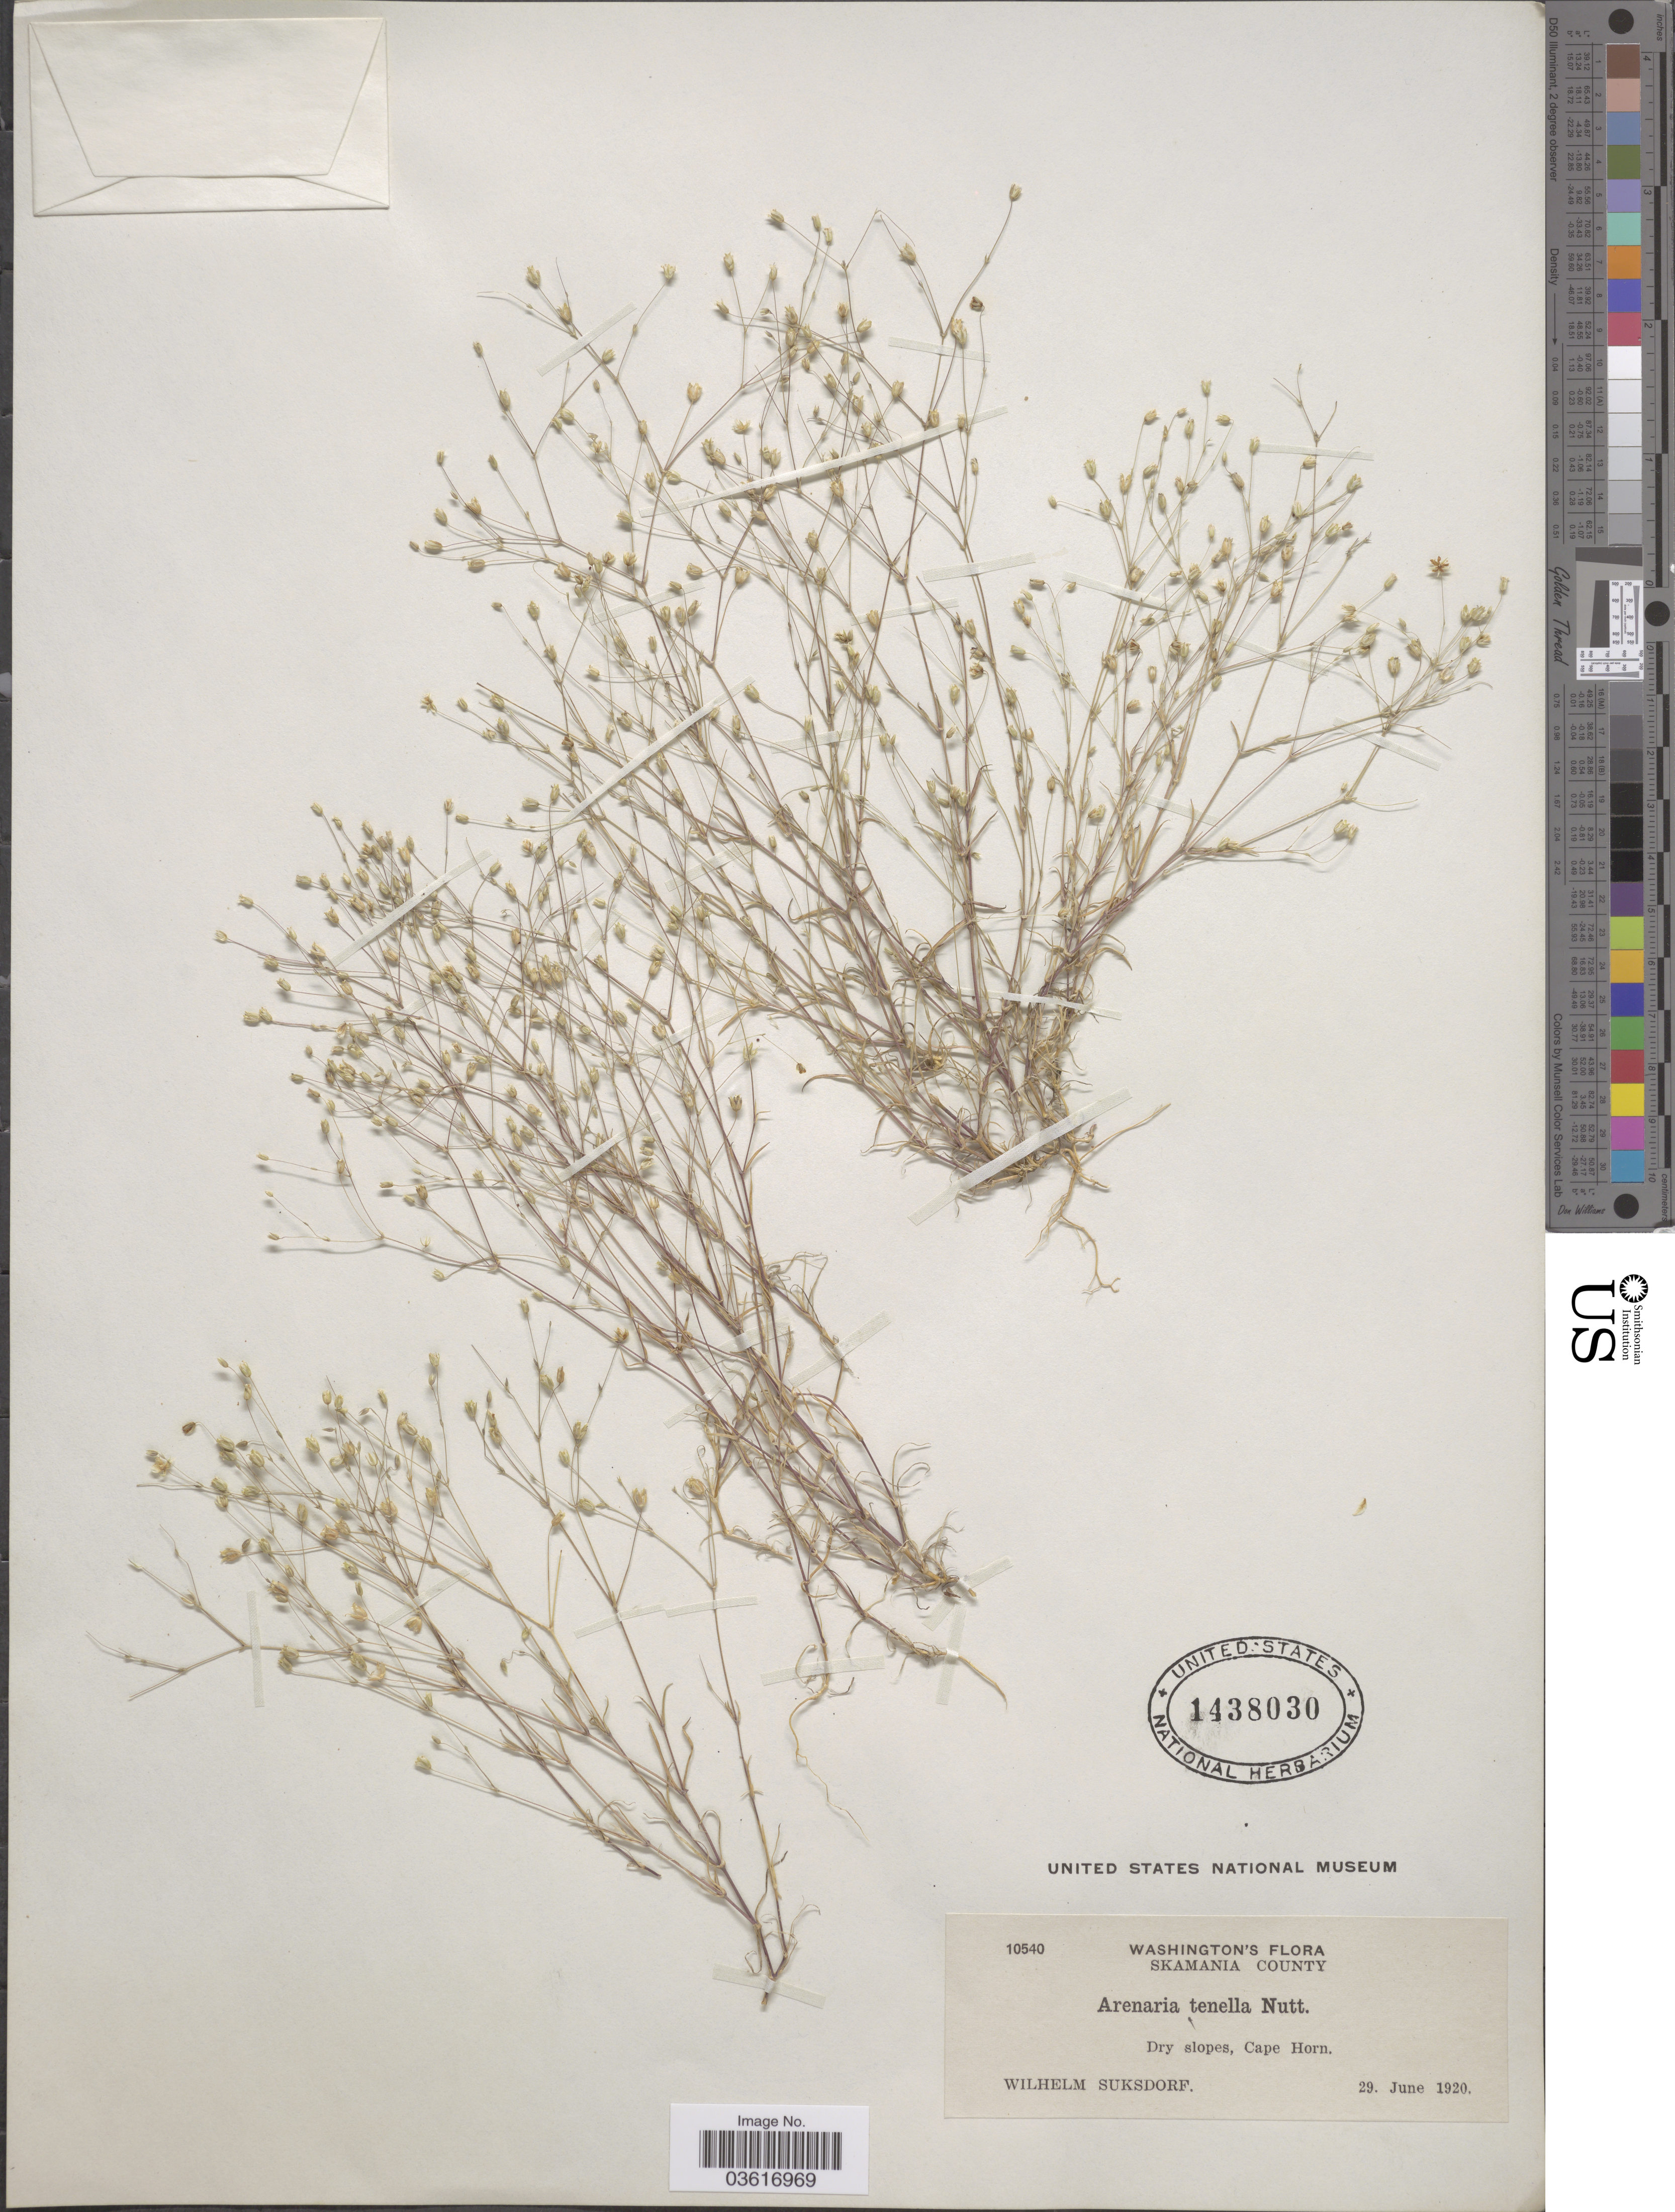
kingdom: Plantae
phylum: Tracheophyta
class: Magnoliopsida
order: Caryophyllales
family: Caryophyllaceae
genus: Minuartia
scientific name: Minuartia tenella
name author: (J. Gay) Mattf.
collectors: W. N. Suksdorf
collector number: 10540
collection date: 1920-06-29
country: United States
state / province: Washington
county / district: Skamania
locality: Skamania County. Cape Horn.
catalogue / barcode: US 1438030